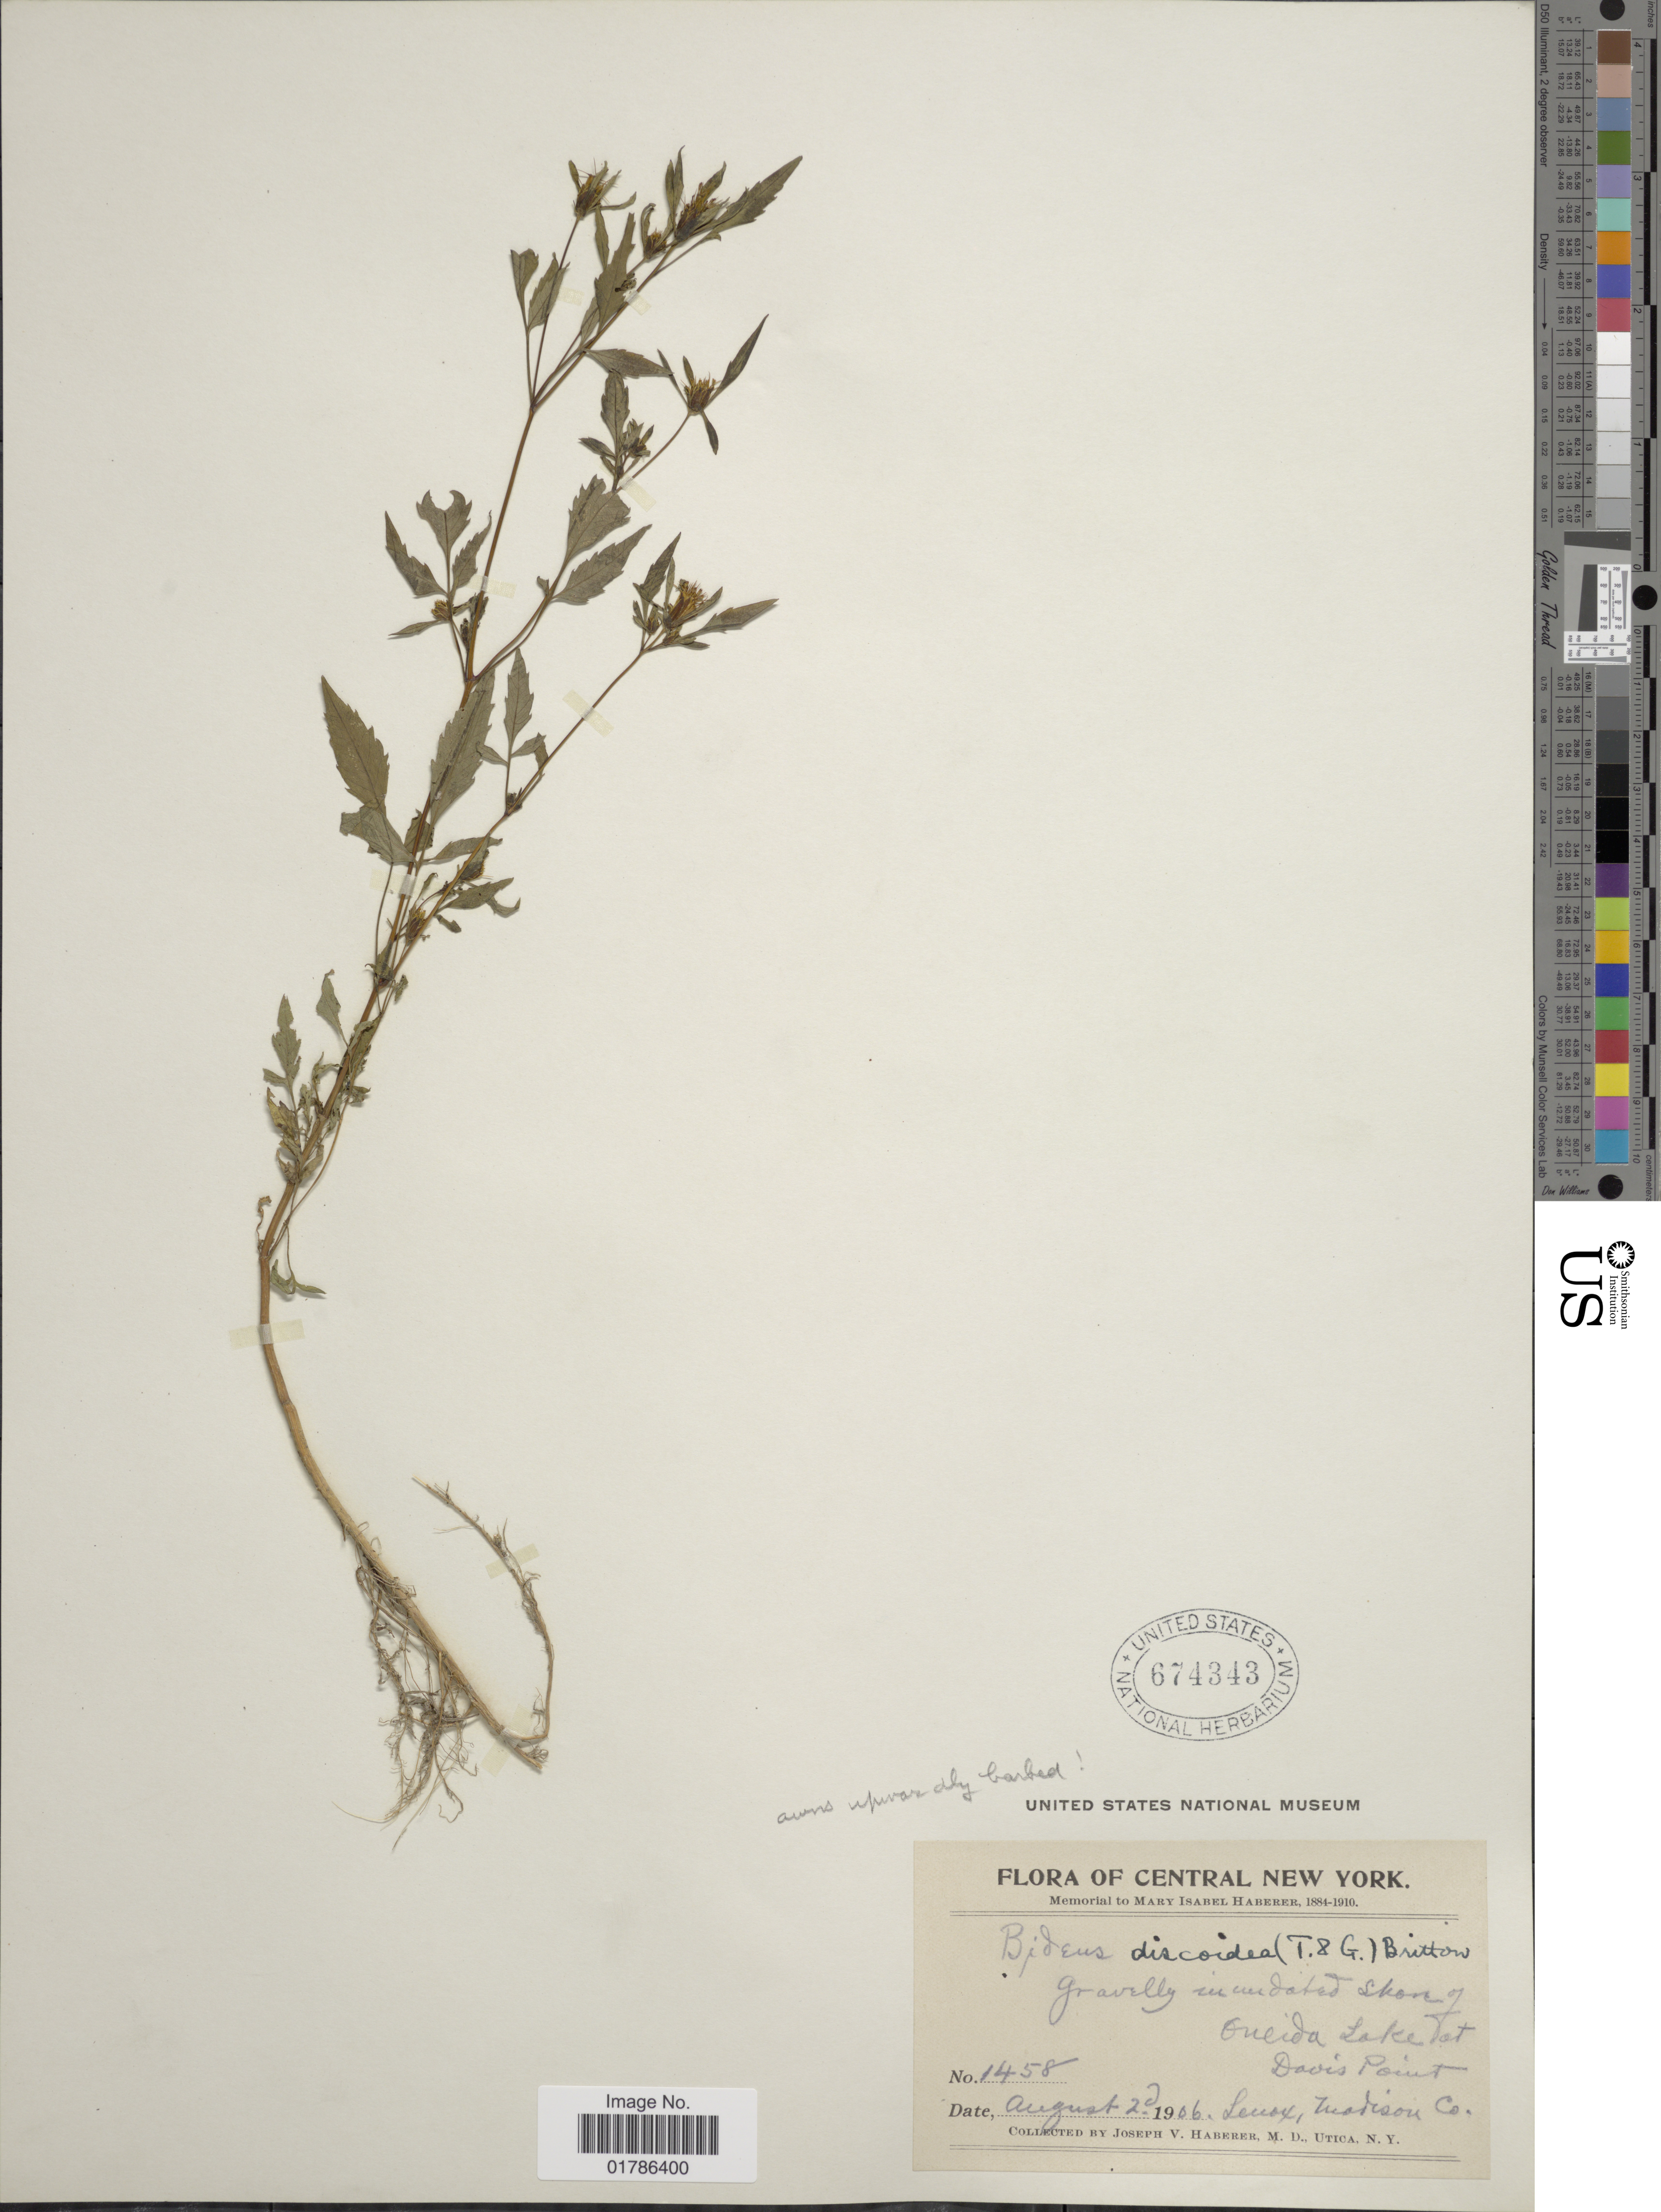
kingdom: Plantae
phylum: Tracheophyta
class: Magnoliopsida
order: Asterales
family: Asteraceae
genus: Bidens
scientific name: Bidens discoidea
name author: (Torr. & A. Gray) Britton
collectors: J. V. Haberer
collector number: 1458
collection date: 1906-08-20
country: United States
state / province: New York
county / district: Oneida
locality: Central New York, Oneida Lake, Davis Point, Lenox, Madison Co.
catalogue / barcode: US 674343